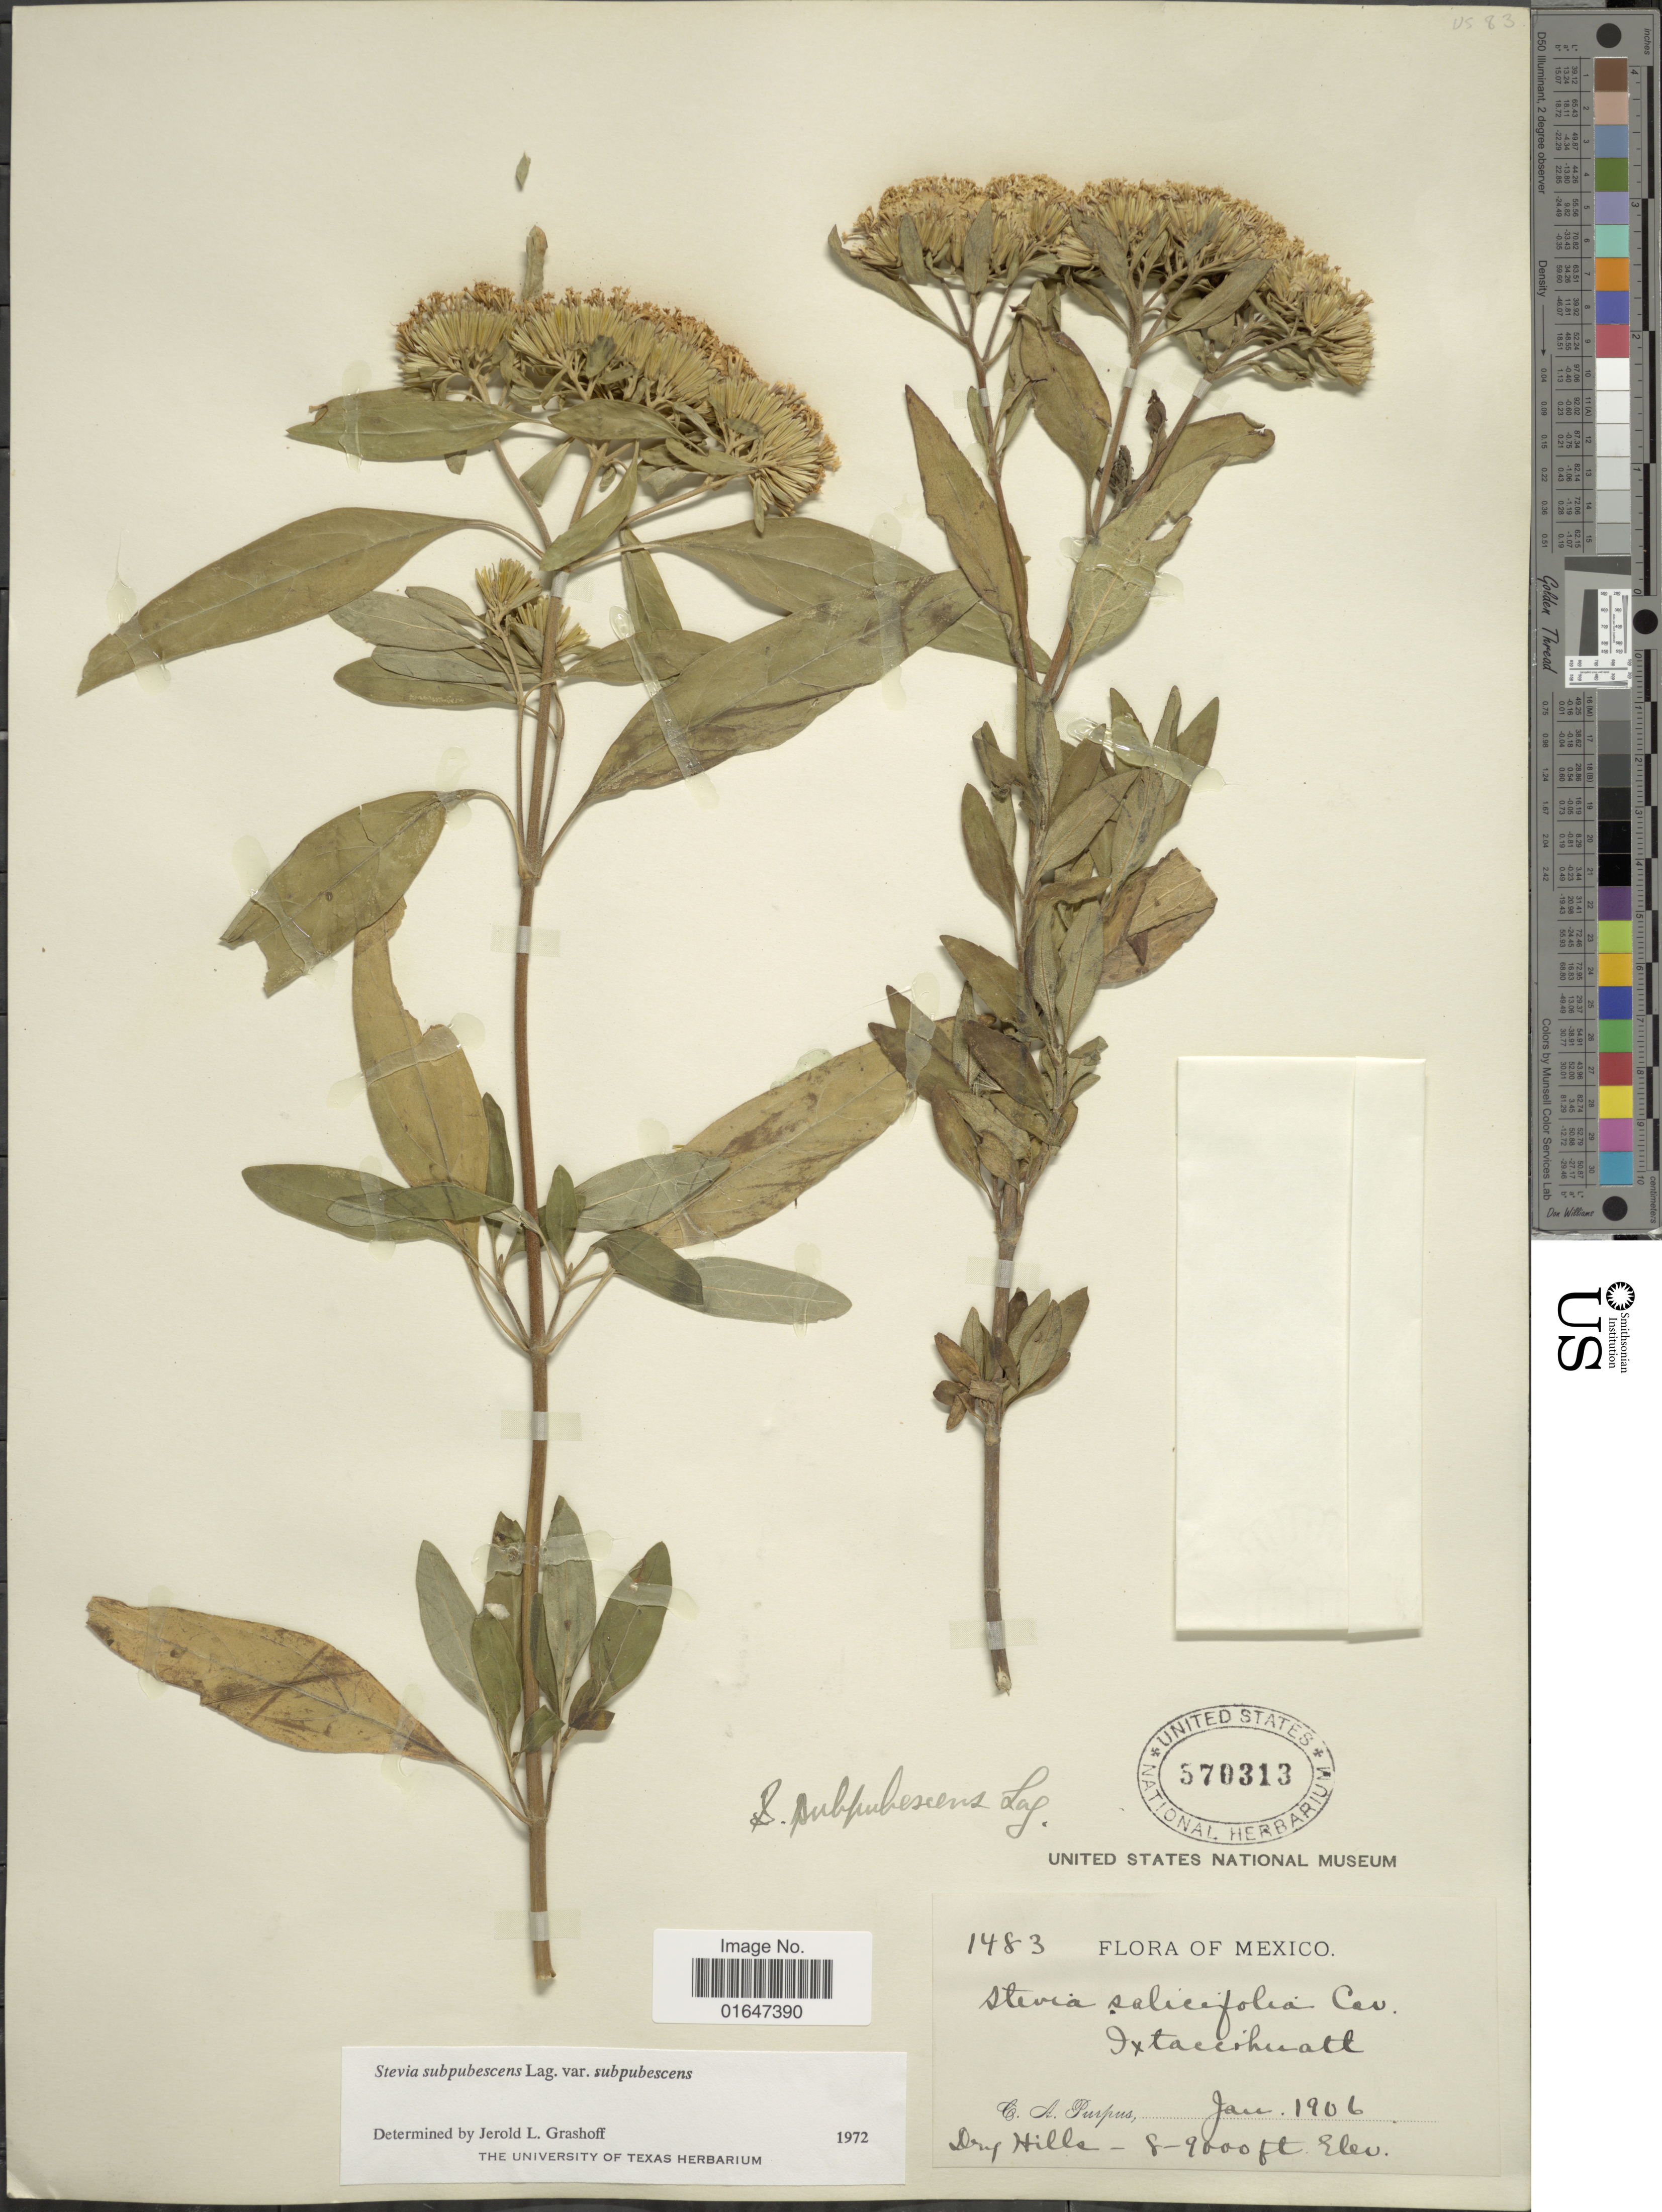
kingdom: Plantae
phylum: Tracheophyta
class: Magnoliopsida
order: Asterales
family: Asteraceae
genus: Stevia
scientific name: Stevia subpubescens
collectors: C. A. Purpus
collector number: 1483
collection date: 1906-01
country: Mexico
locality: Ixtaccihuatl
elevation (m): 2438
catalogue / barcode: US 570313